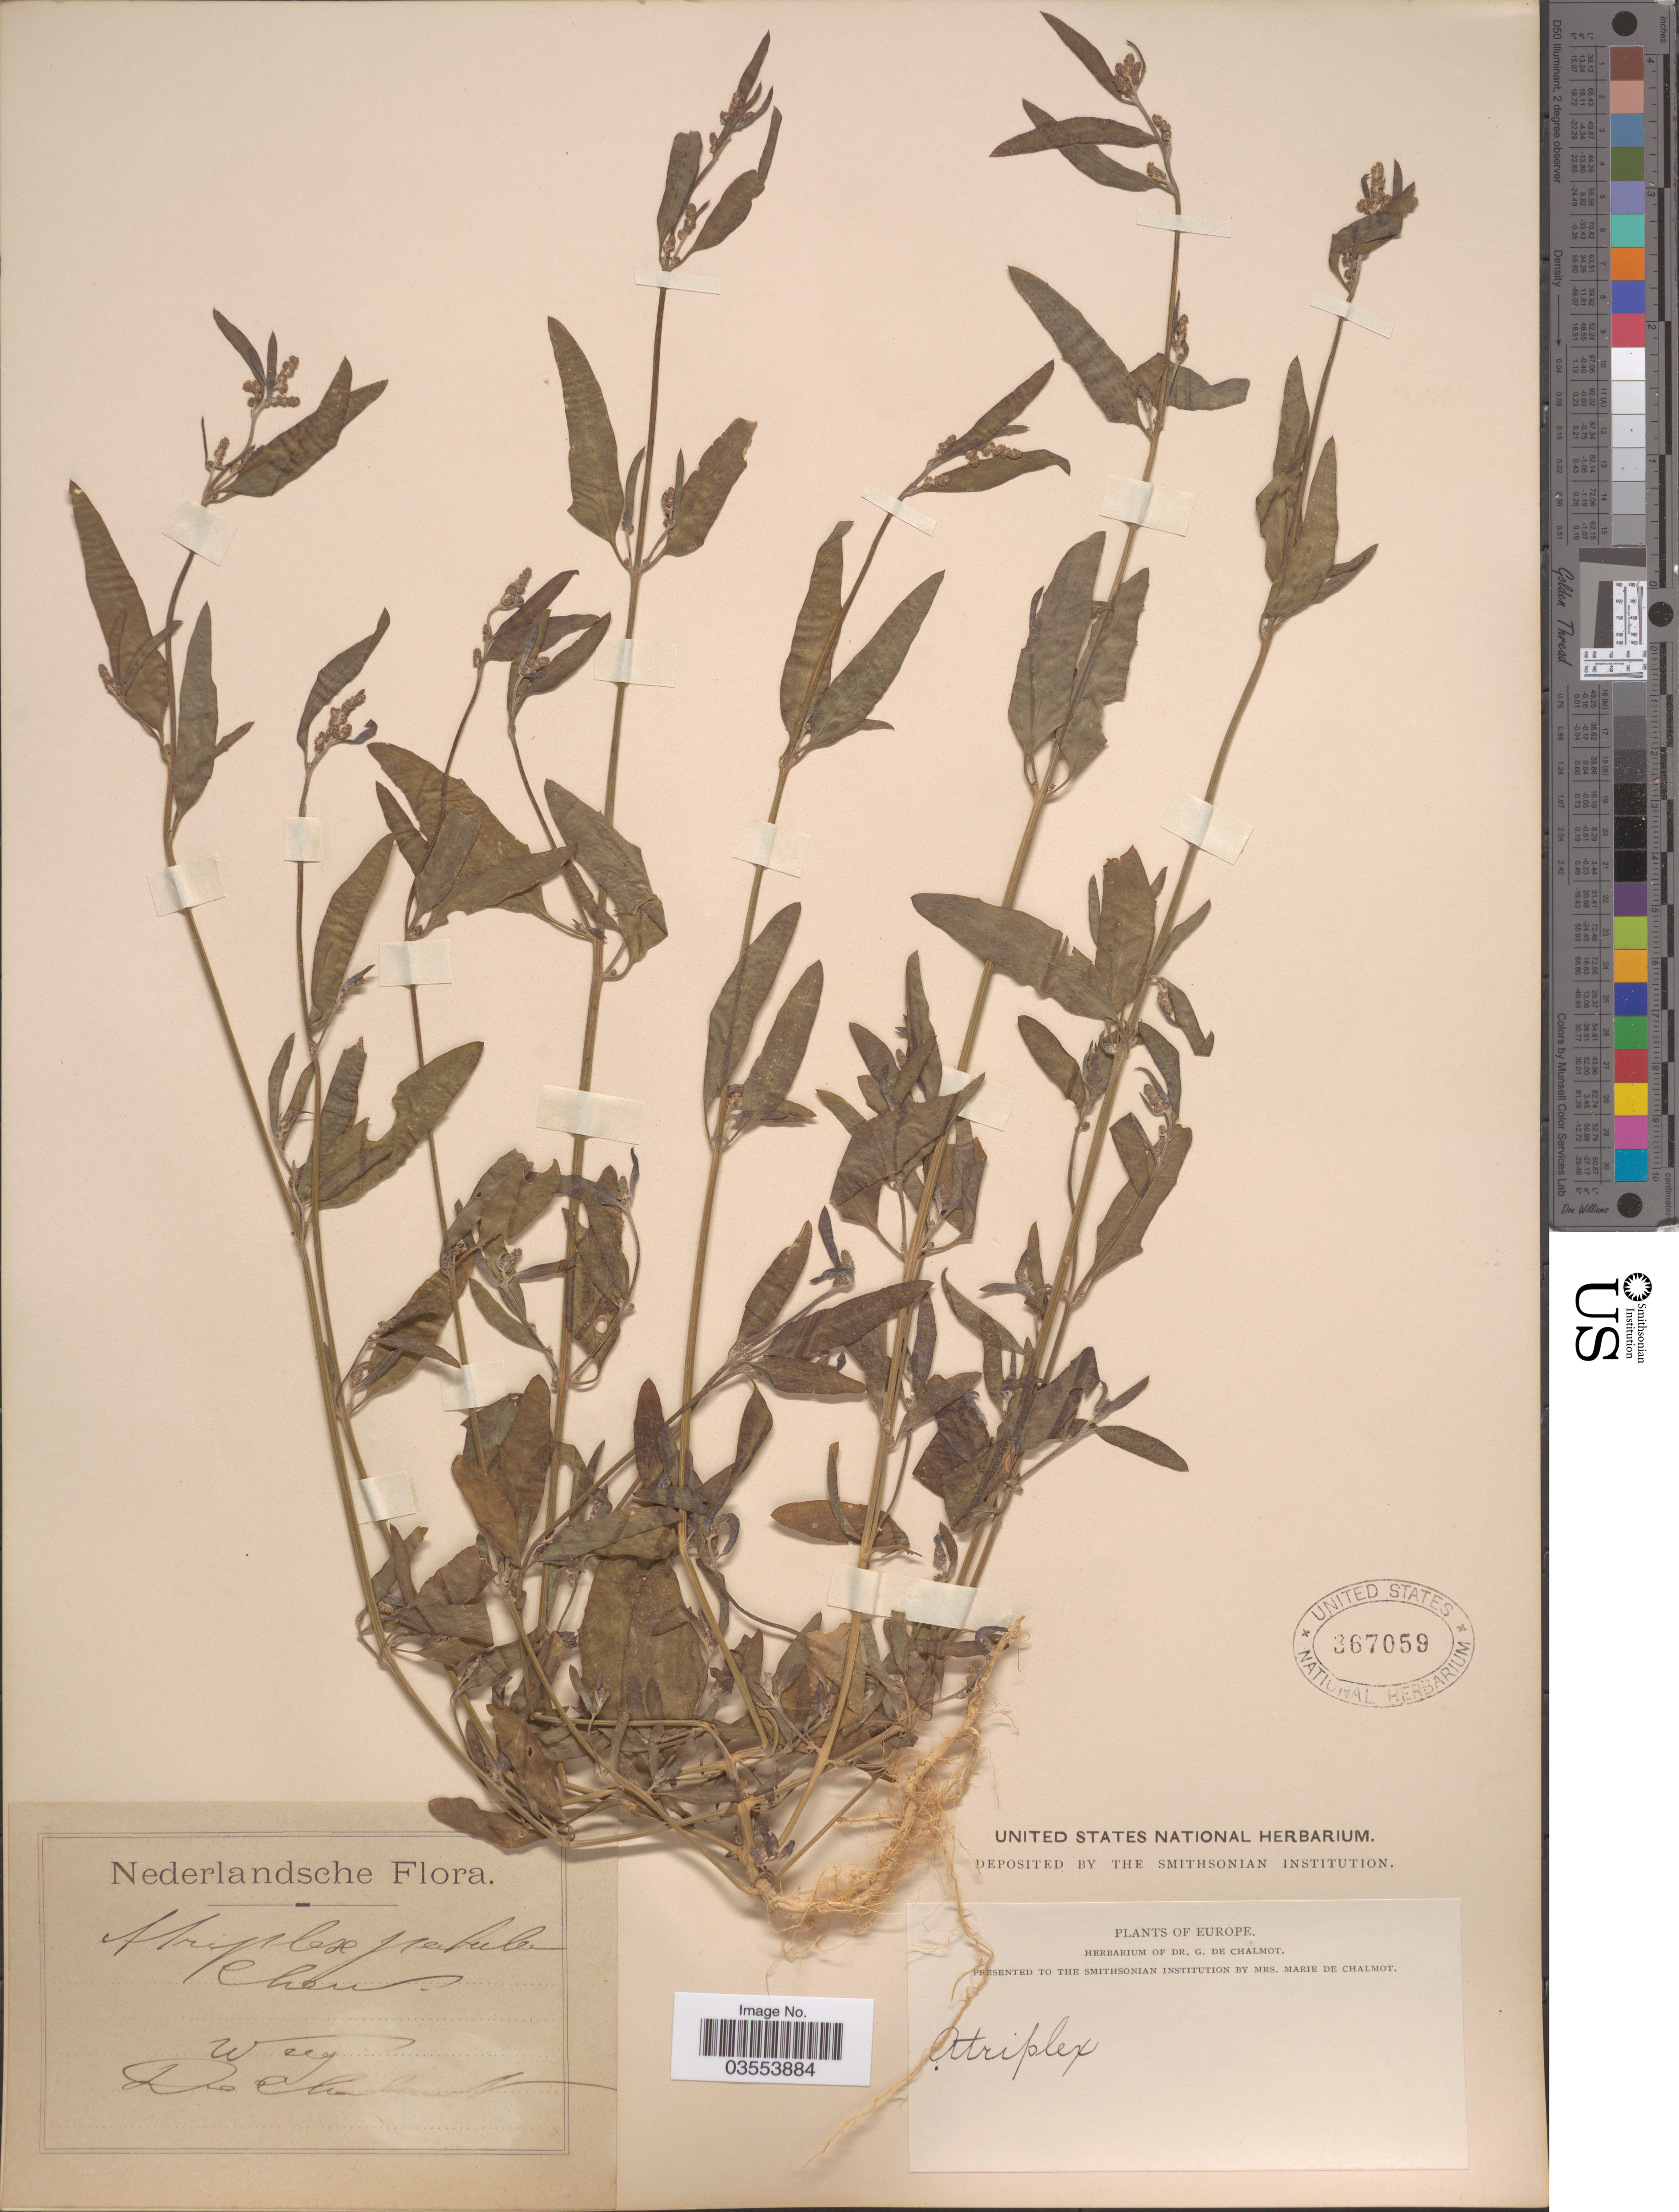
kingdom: Plantae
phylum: Tracheophyta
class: Magnoliopsida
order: Caryophyllales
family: Amaranthaceae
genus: Atriplex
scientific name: Atriplex patula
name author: L.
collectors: G. de Chalmot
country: Netherlands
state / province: Gelderland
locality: Wag.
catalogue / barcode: US 367059